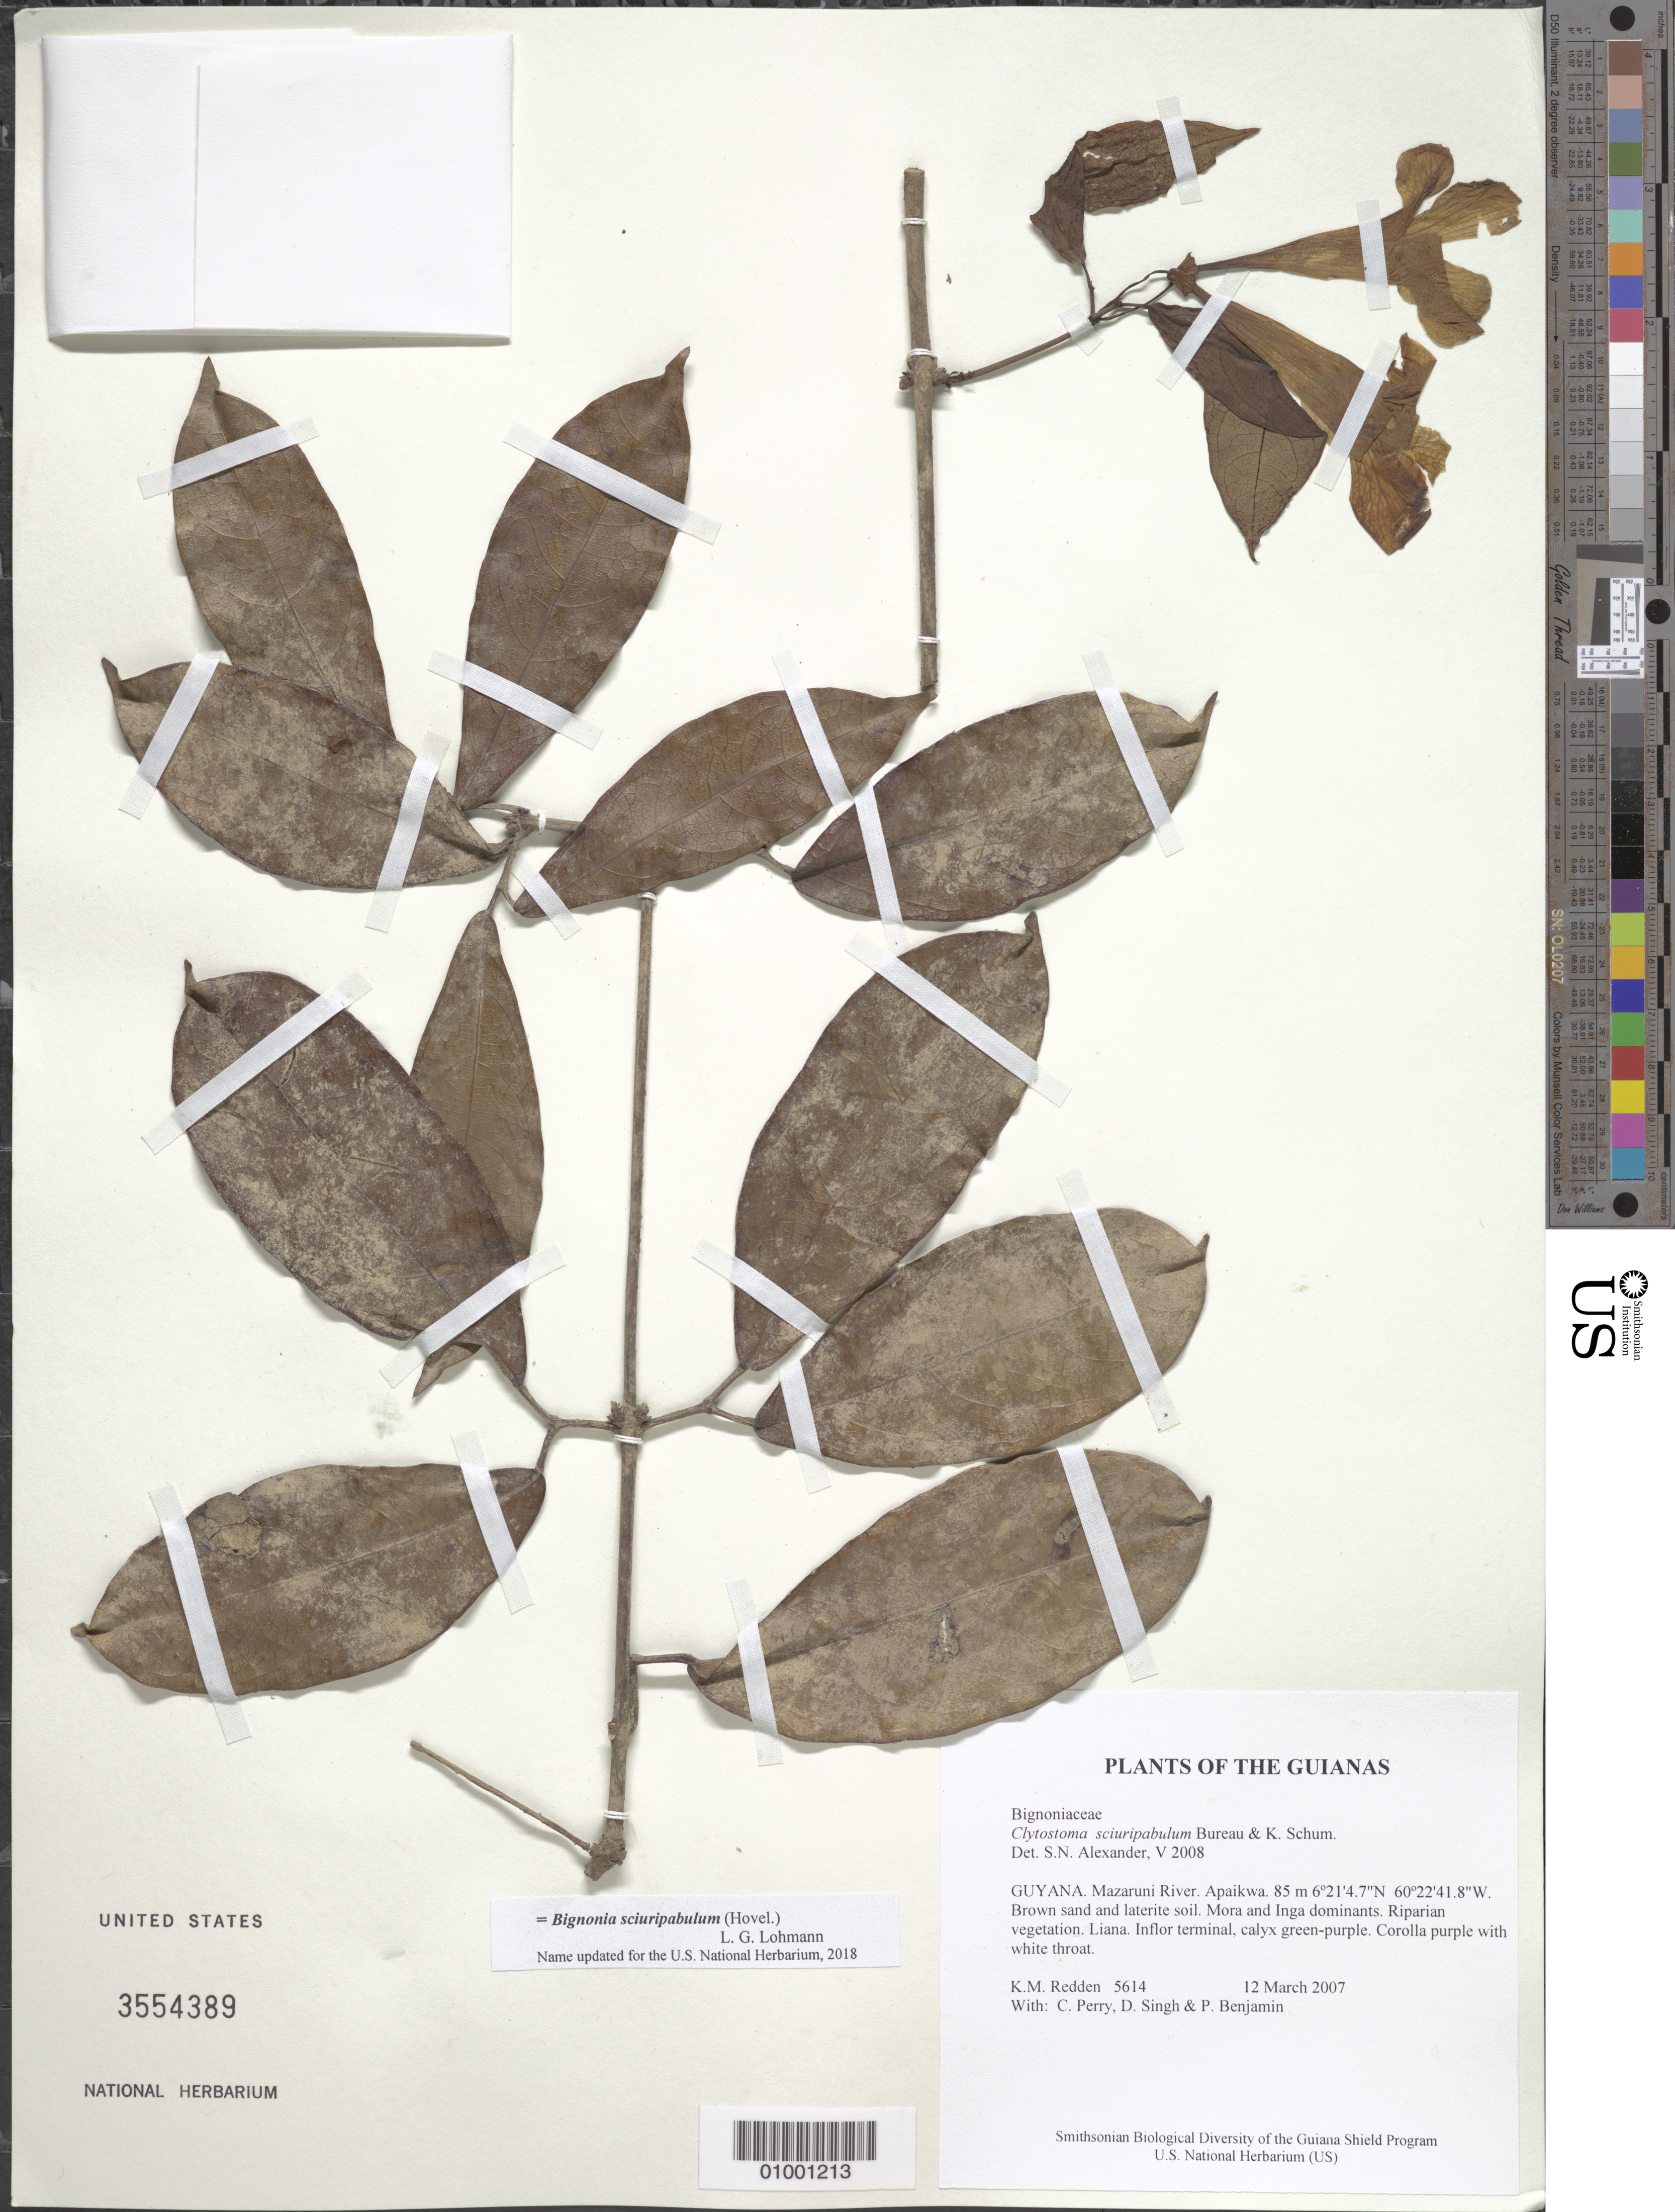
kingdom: Plantae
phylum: Tracheophyta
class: Magnoliopsida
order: Lamiales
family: Bignoniaceae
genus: Bignonia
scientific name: Bignonia sciuripabulum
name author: (K. Schum.) L.G. Lohmann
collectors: K. M. Redden, C. Perry, D. Singh & P. Benjamin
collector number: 5614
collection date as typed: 12 March 2007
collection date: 2007-03-12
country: Guyana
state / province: Cuyuni-Mazaruni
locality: Mazaruni River. Apaikwa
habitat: Brown sand and laterite soil. Mora and Inga dominant. Riparian vegetation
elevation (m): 85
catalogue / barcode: US 3554389